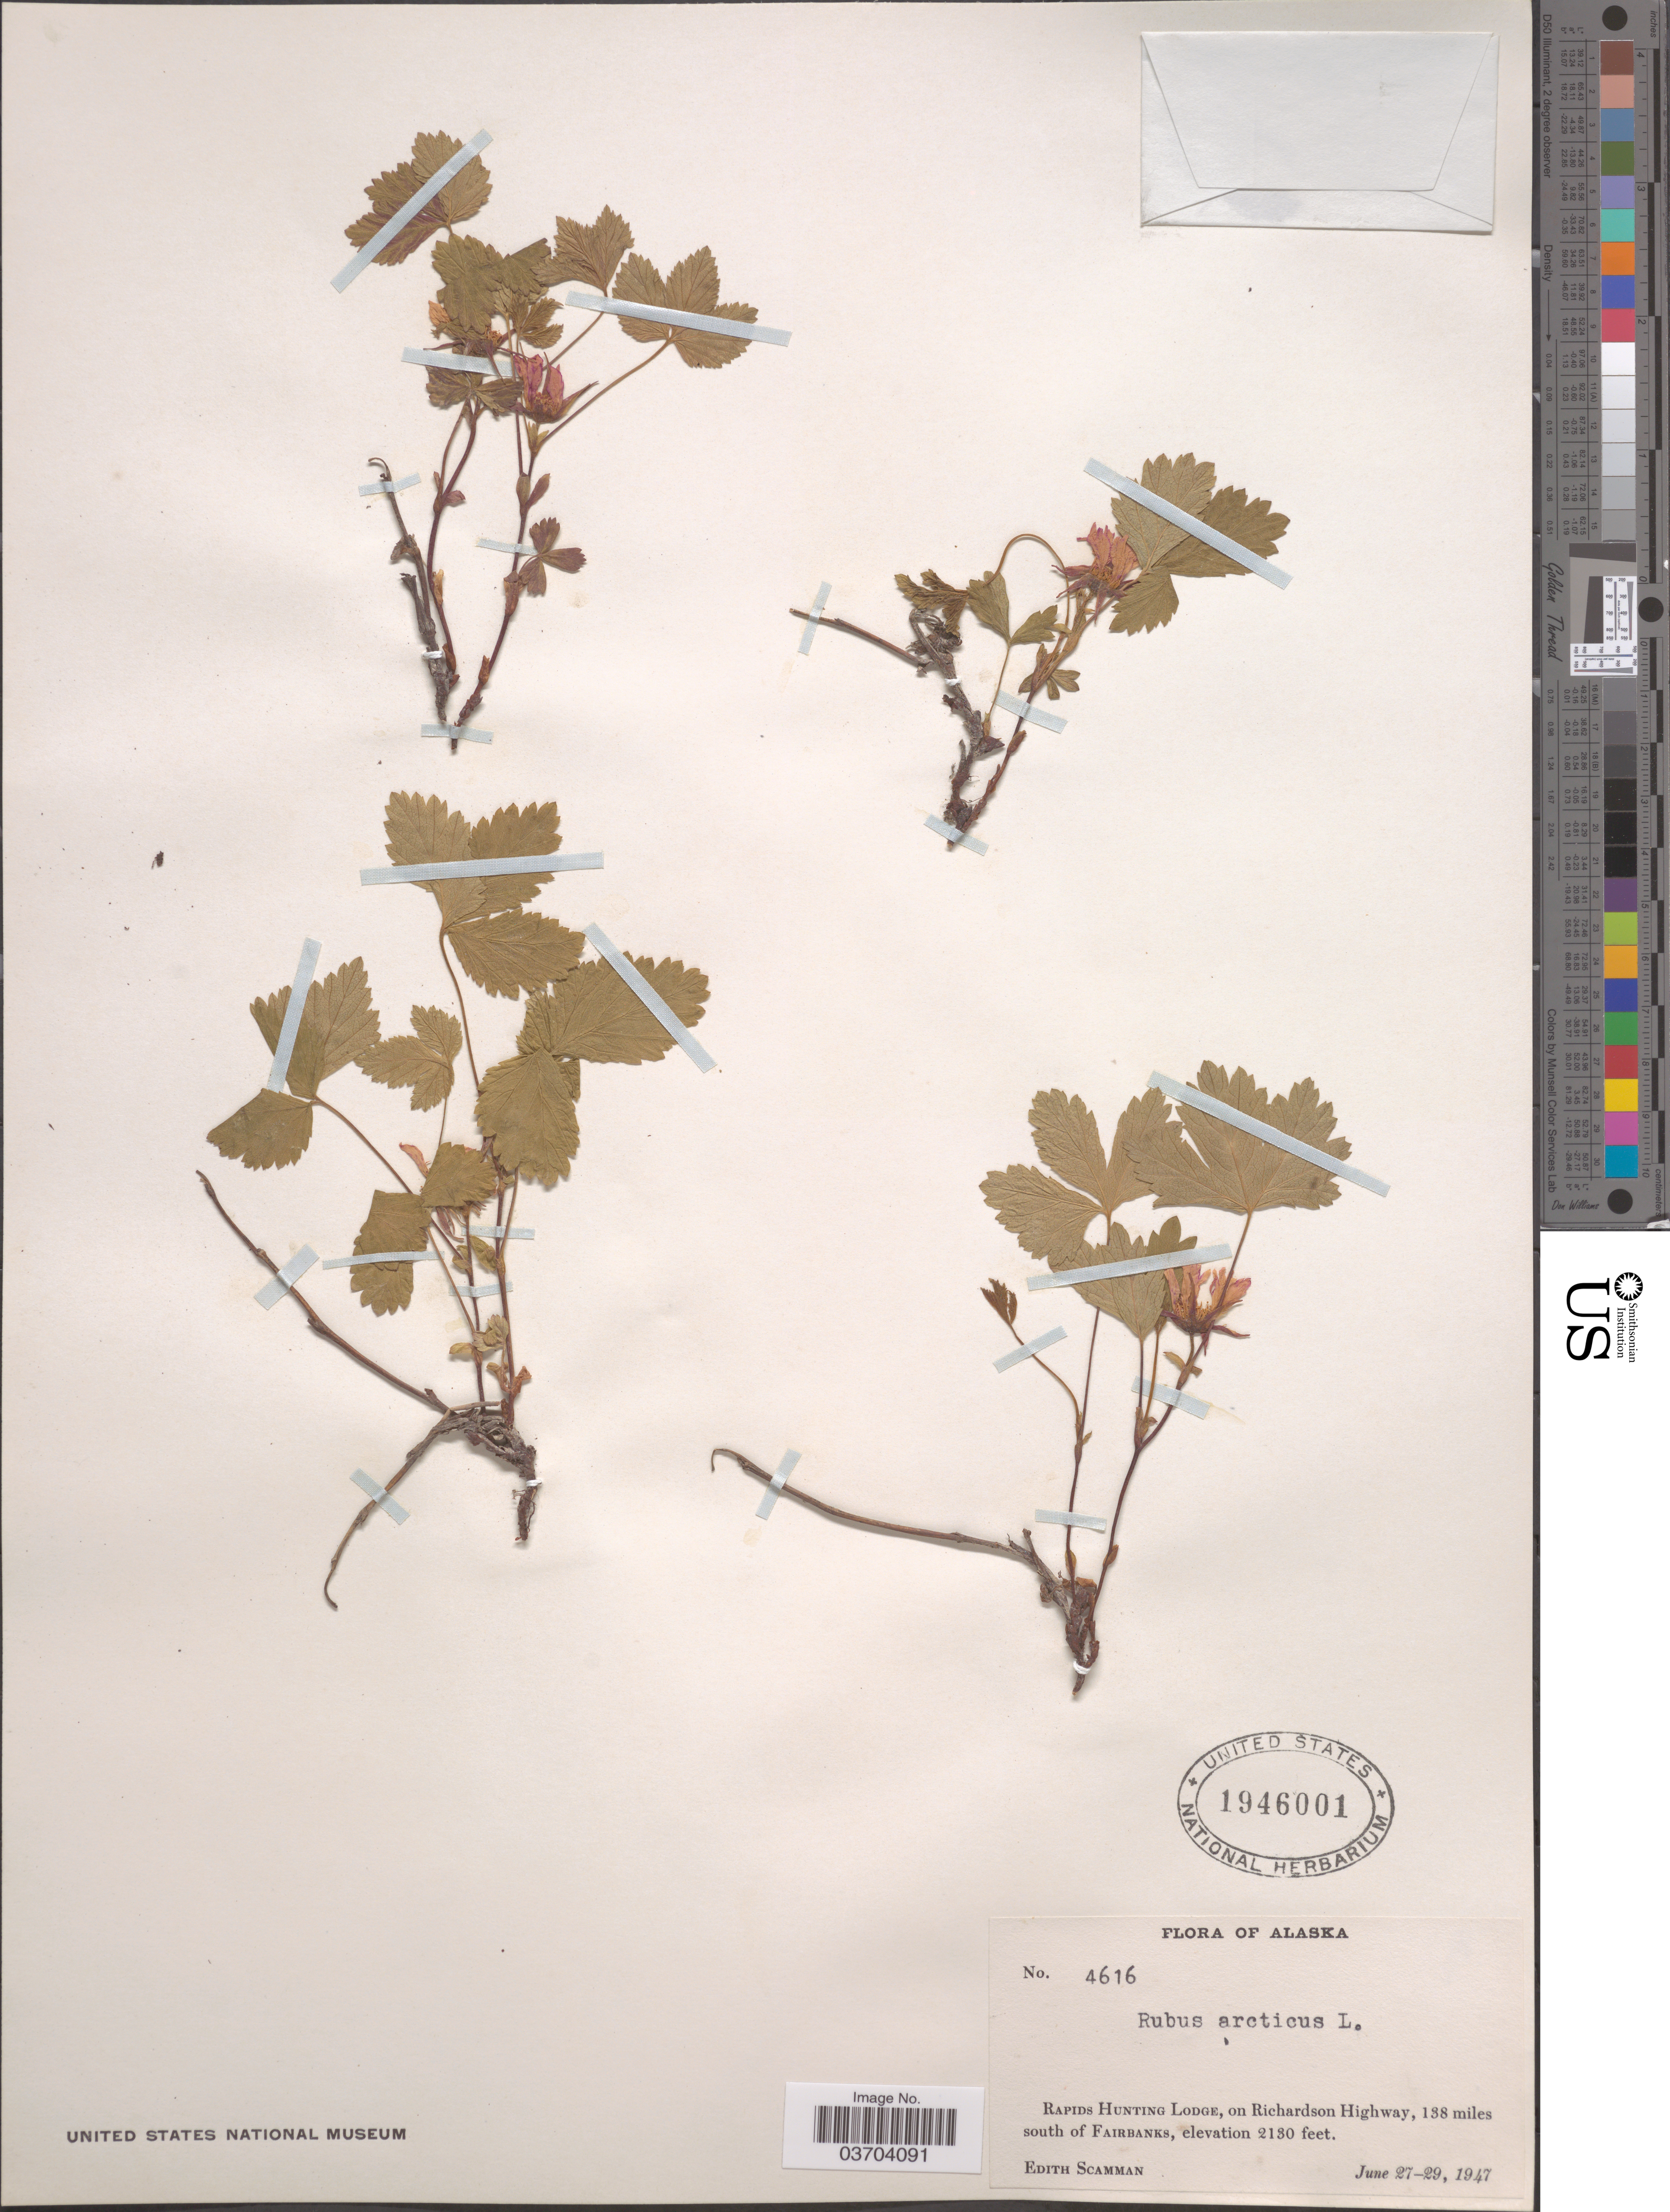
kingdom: Plantae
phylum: Tracheophyta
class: Magnoliopsida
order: Rosales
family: Rosaceae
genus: Rubus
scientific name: Rubus arcticus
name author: L.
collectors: E. Scamman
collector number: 4616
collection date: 1947-06-27/1947-06-29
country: United States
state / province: Alaska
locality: Rapids Hunting Lodge, on Richardson Highway, 138 miles south of Fairbanks.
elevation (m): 649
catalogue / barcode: US 1946001